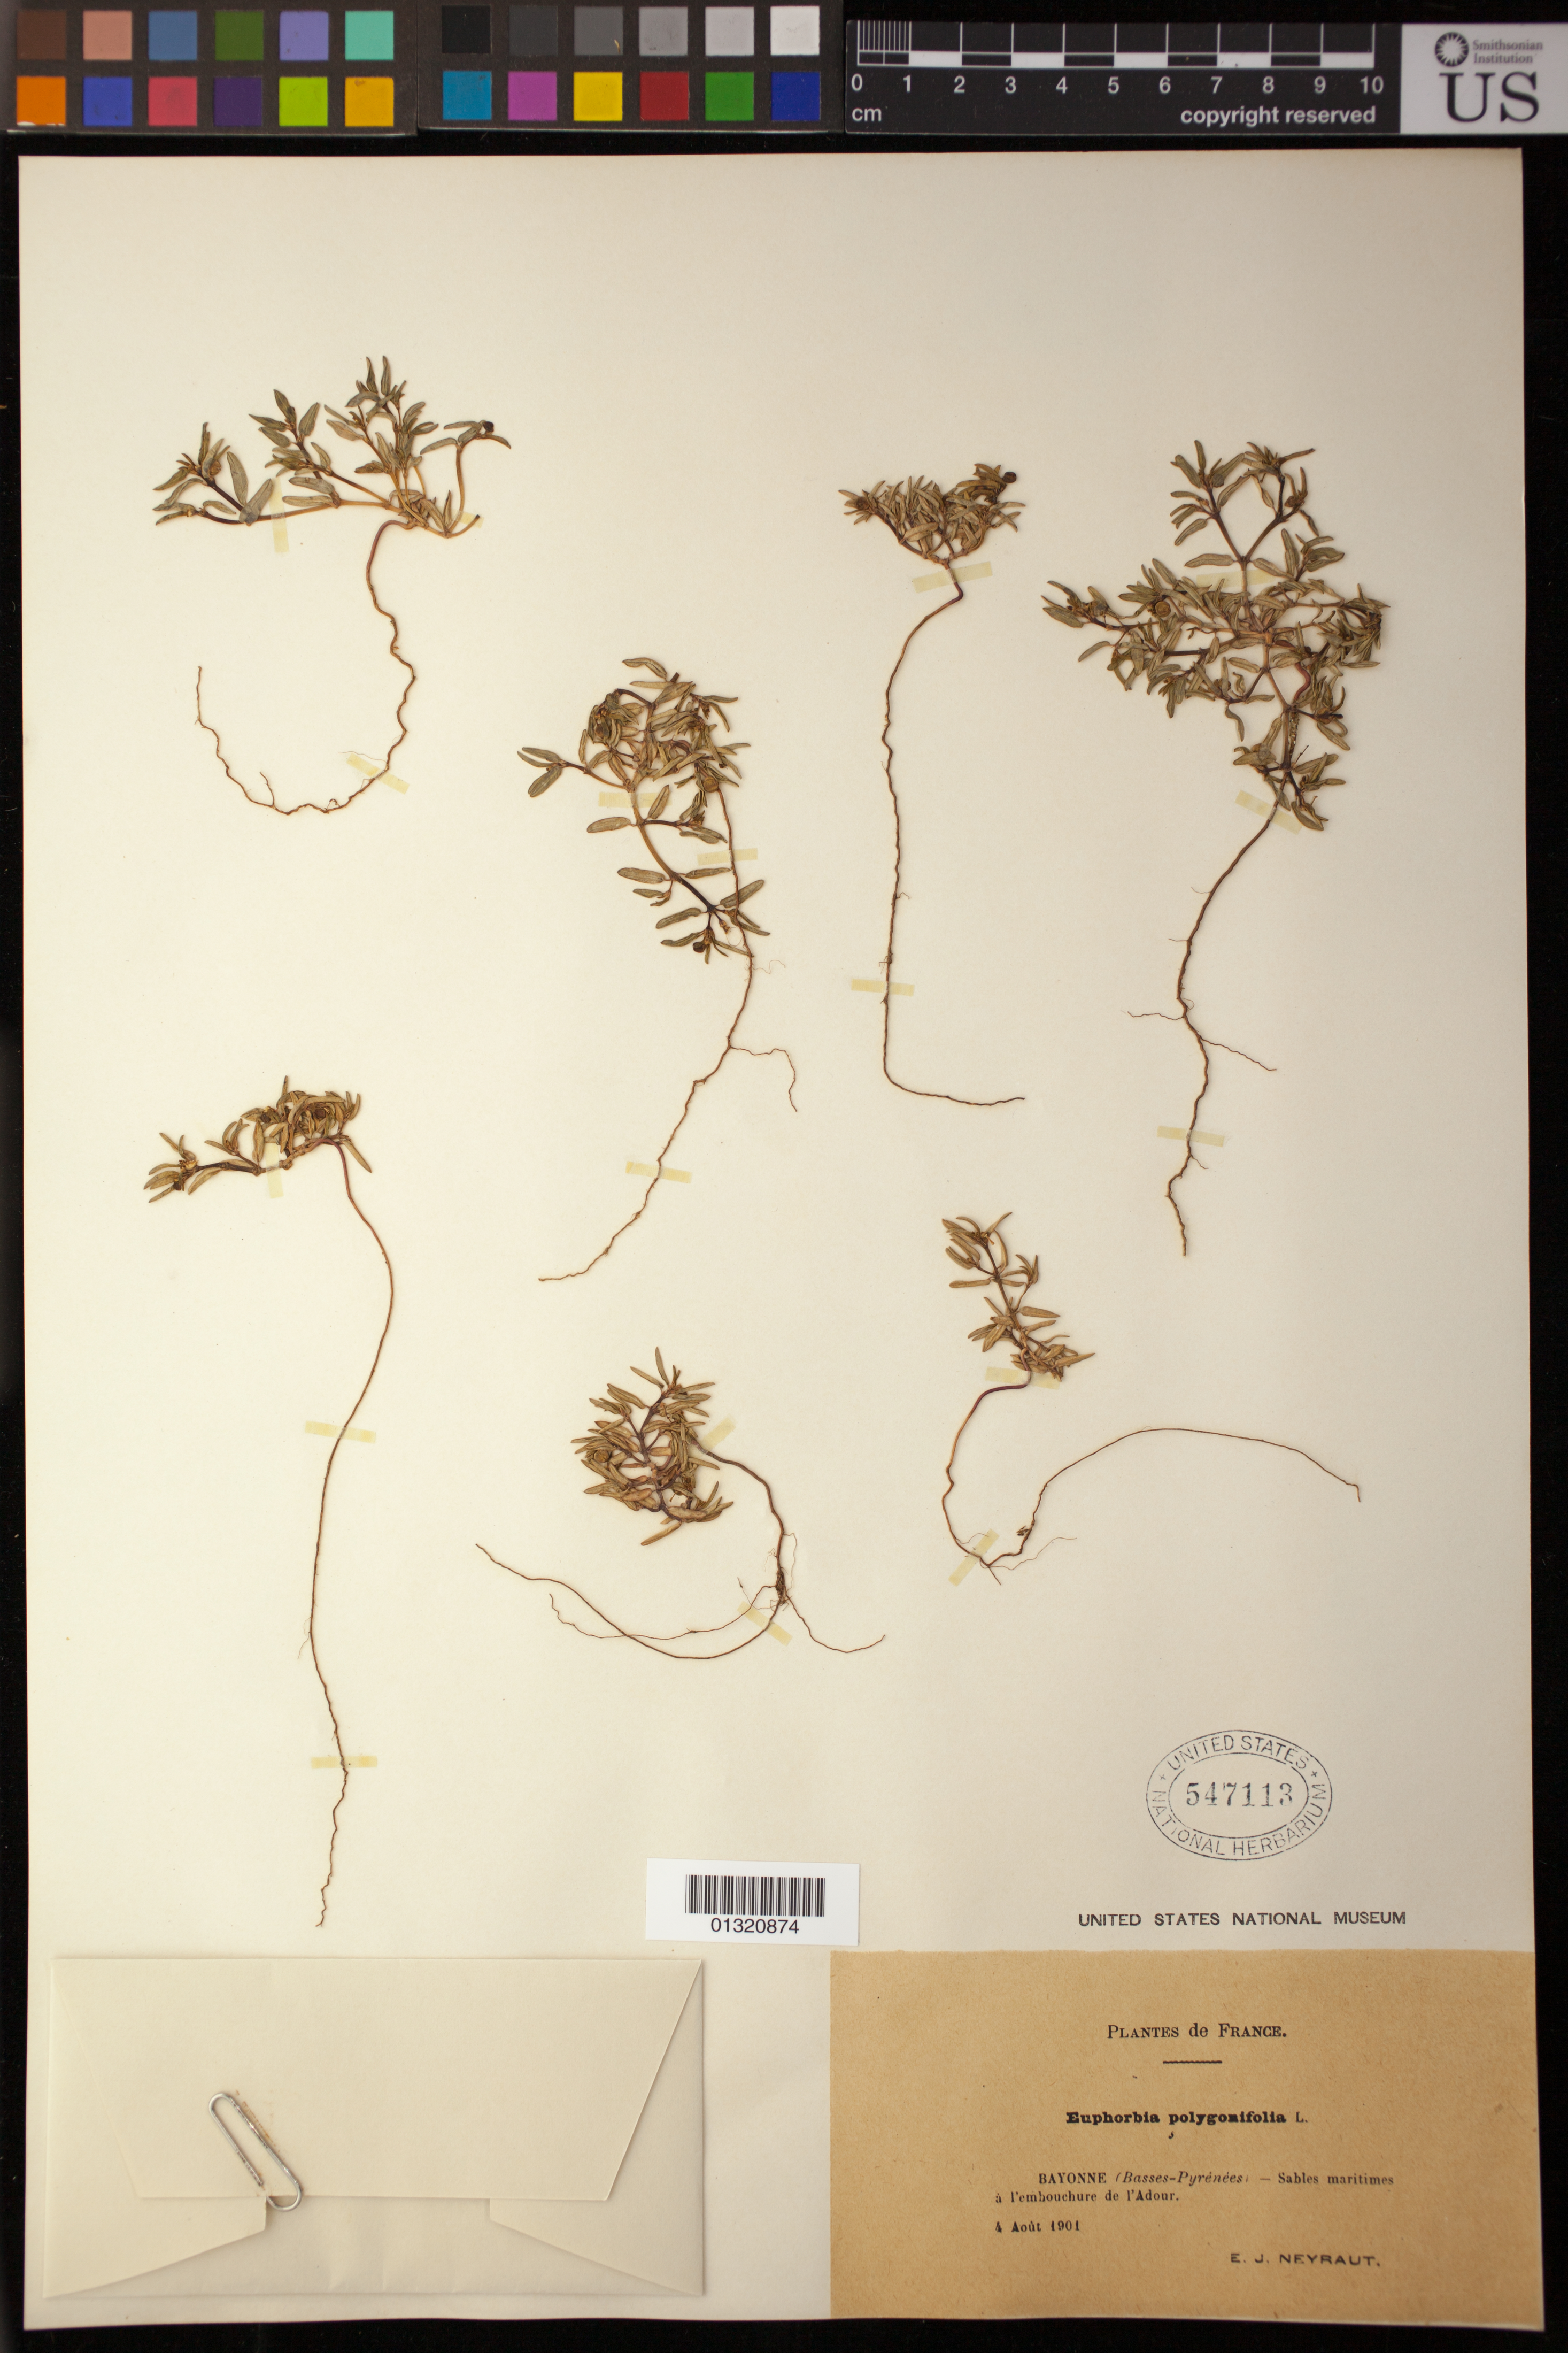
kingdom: Plantae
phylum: Tracheophyta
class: Magnoliopsida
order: Malpighiales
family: Euphorbiaceae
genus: Euphorbia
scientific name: Euphorbia polygonifolia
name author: L.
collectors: E. Neyraut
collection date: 1901-08-04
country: France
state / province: Nouvelle-Aquitaine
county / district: Pyrénées-Atlantiques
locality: Bayonne (Basses-Pyrenees) - Sables maritimes a l'embouchure de l'Adour [At the mouth of the Ardour]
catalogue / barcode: US 547113